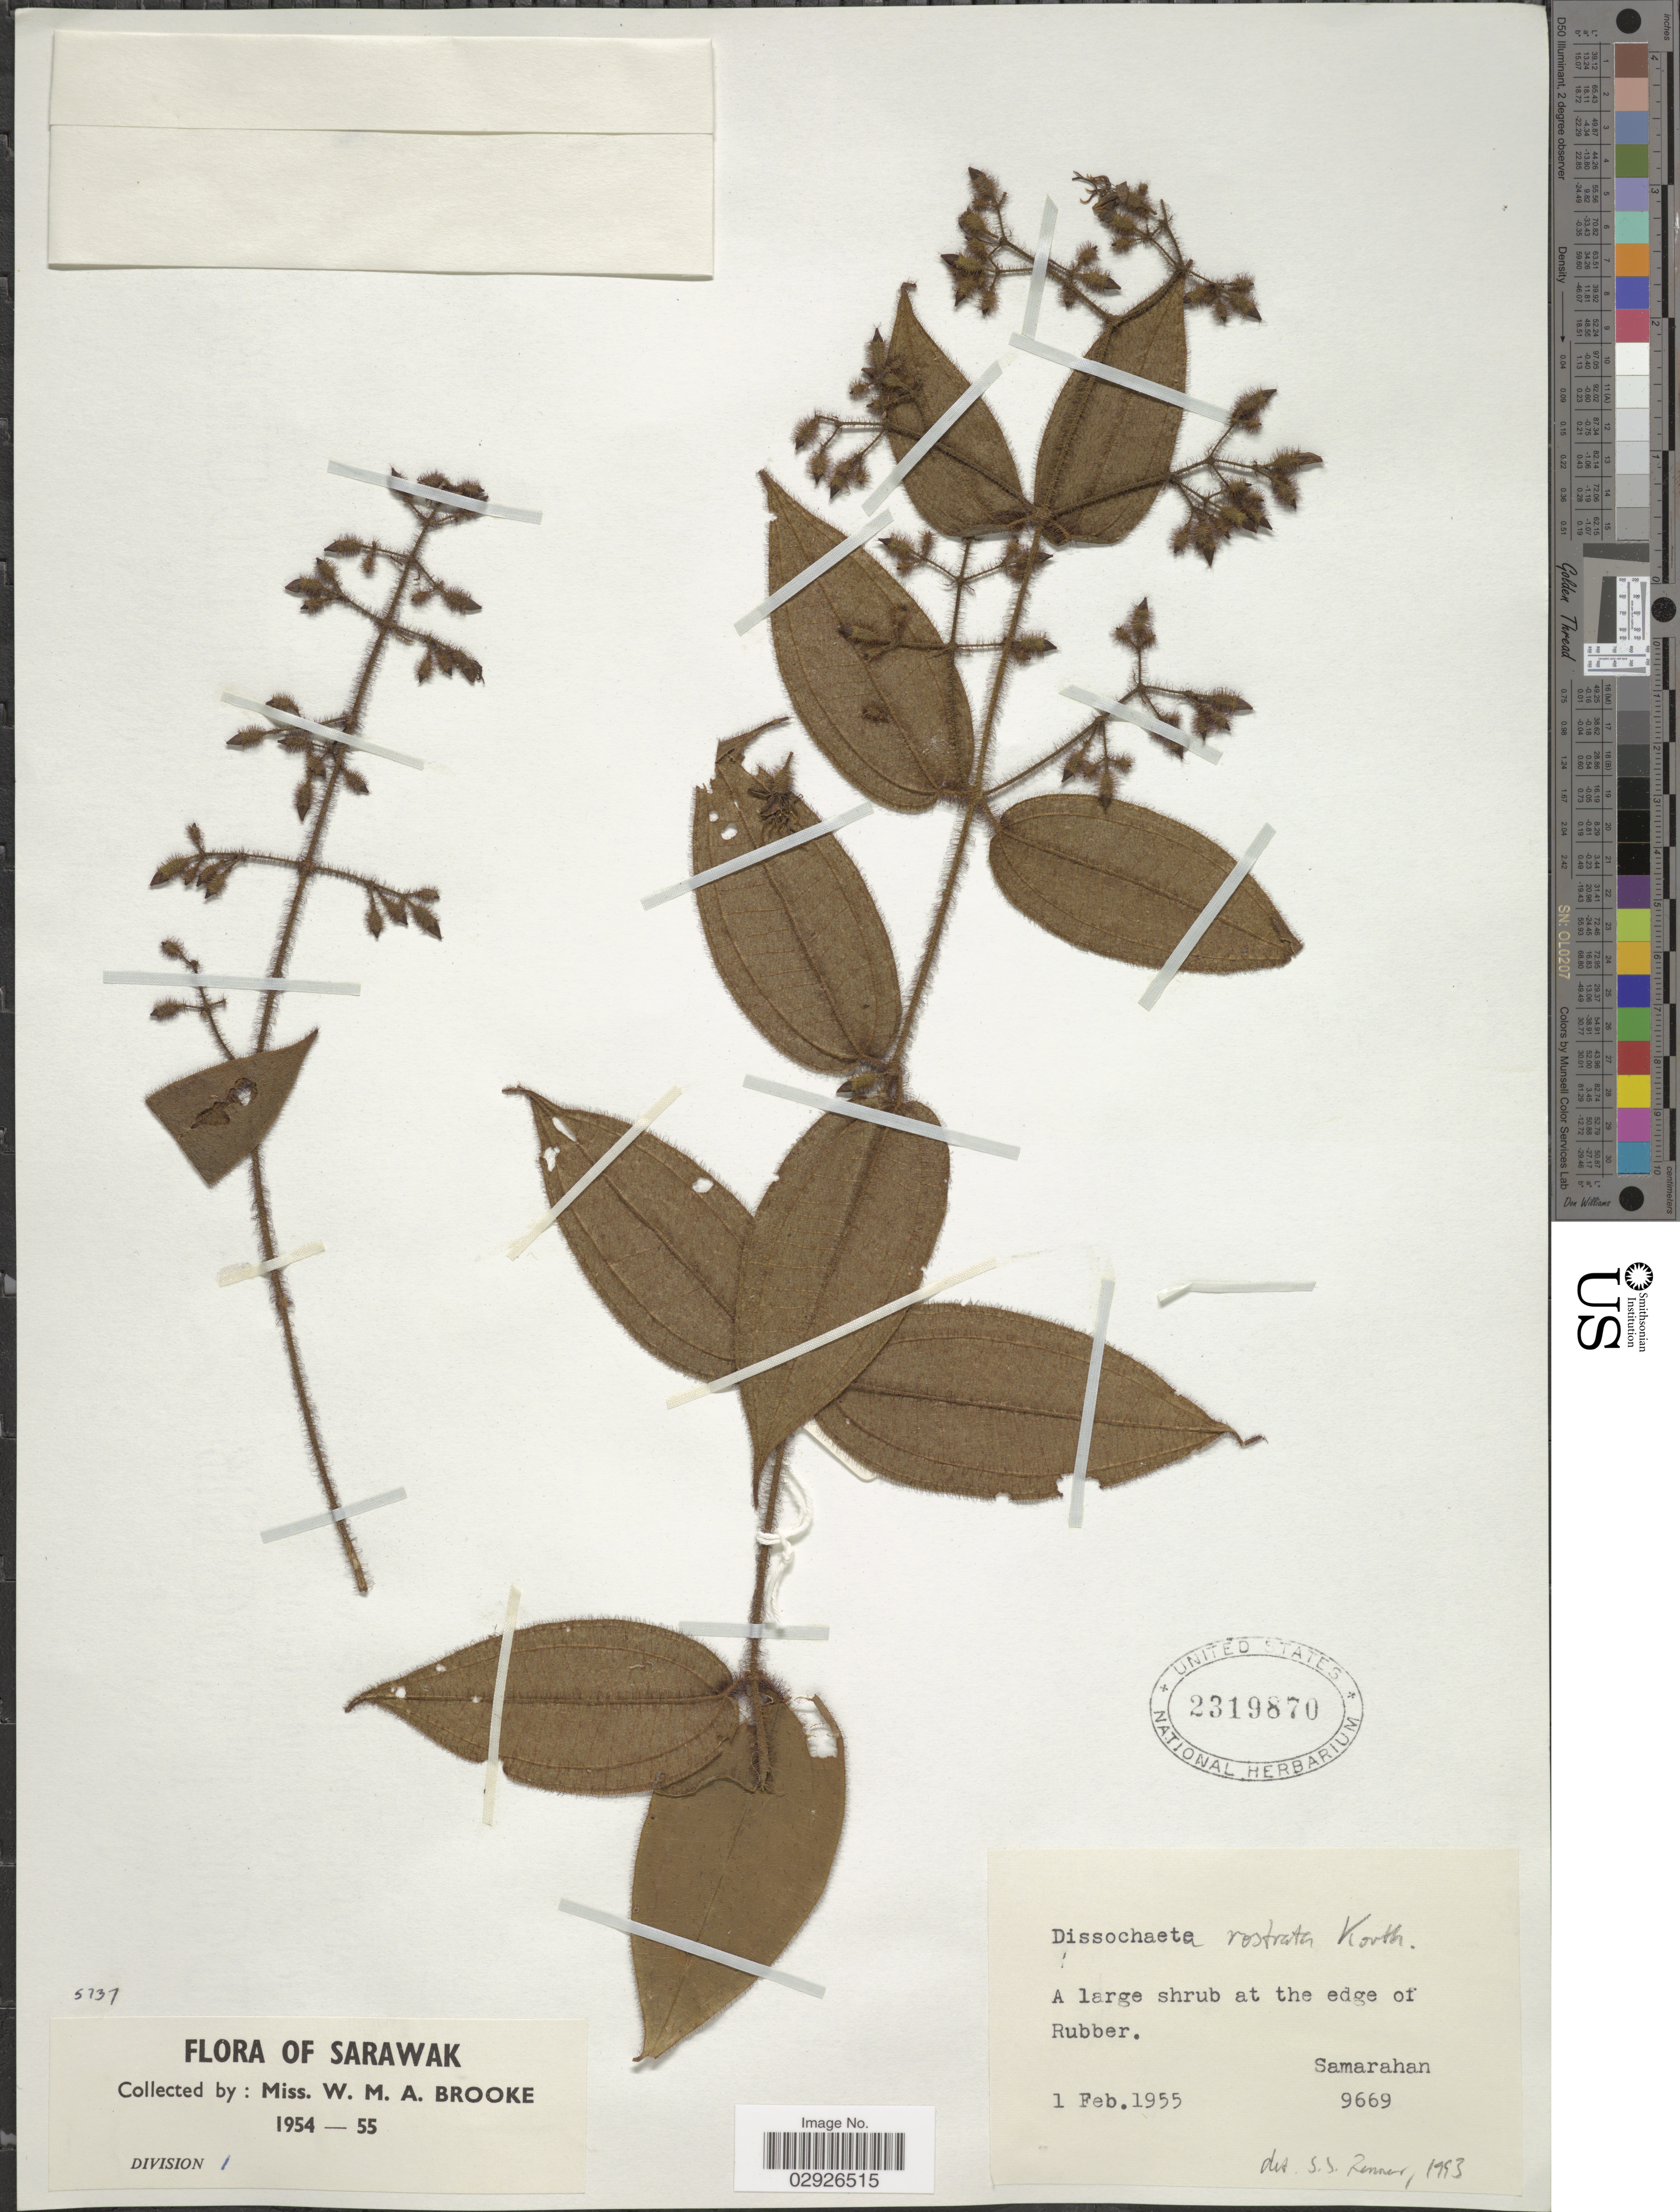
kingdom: Plantae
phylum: Tracheophyta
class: Magnoliopsida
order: Myrtales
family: Melastomataceae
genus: Dissochaeta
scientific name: Dissochaeta rostrata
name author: Korth.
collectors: W. Brooke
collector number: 9669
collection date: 1955-02-01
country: Malaysia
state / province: Sarawak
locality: Edge of Rubber. Samarahan.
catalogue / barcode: US 2319870